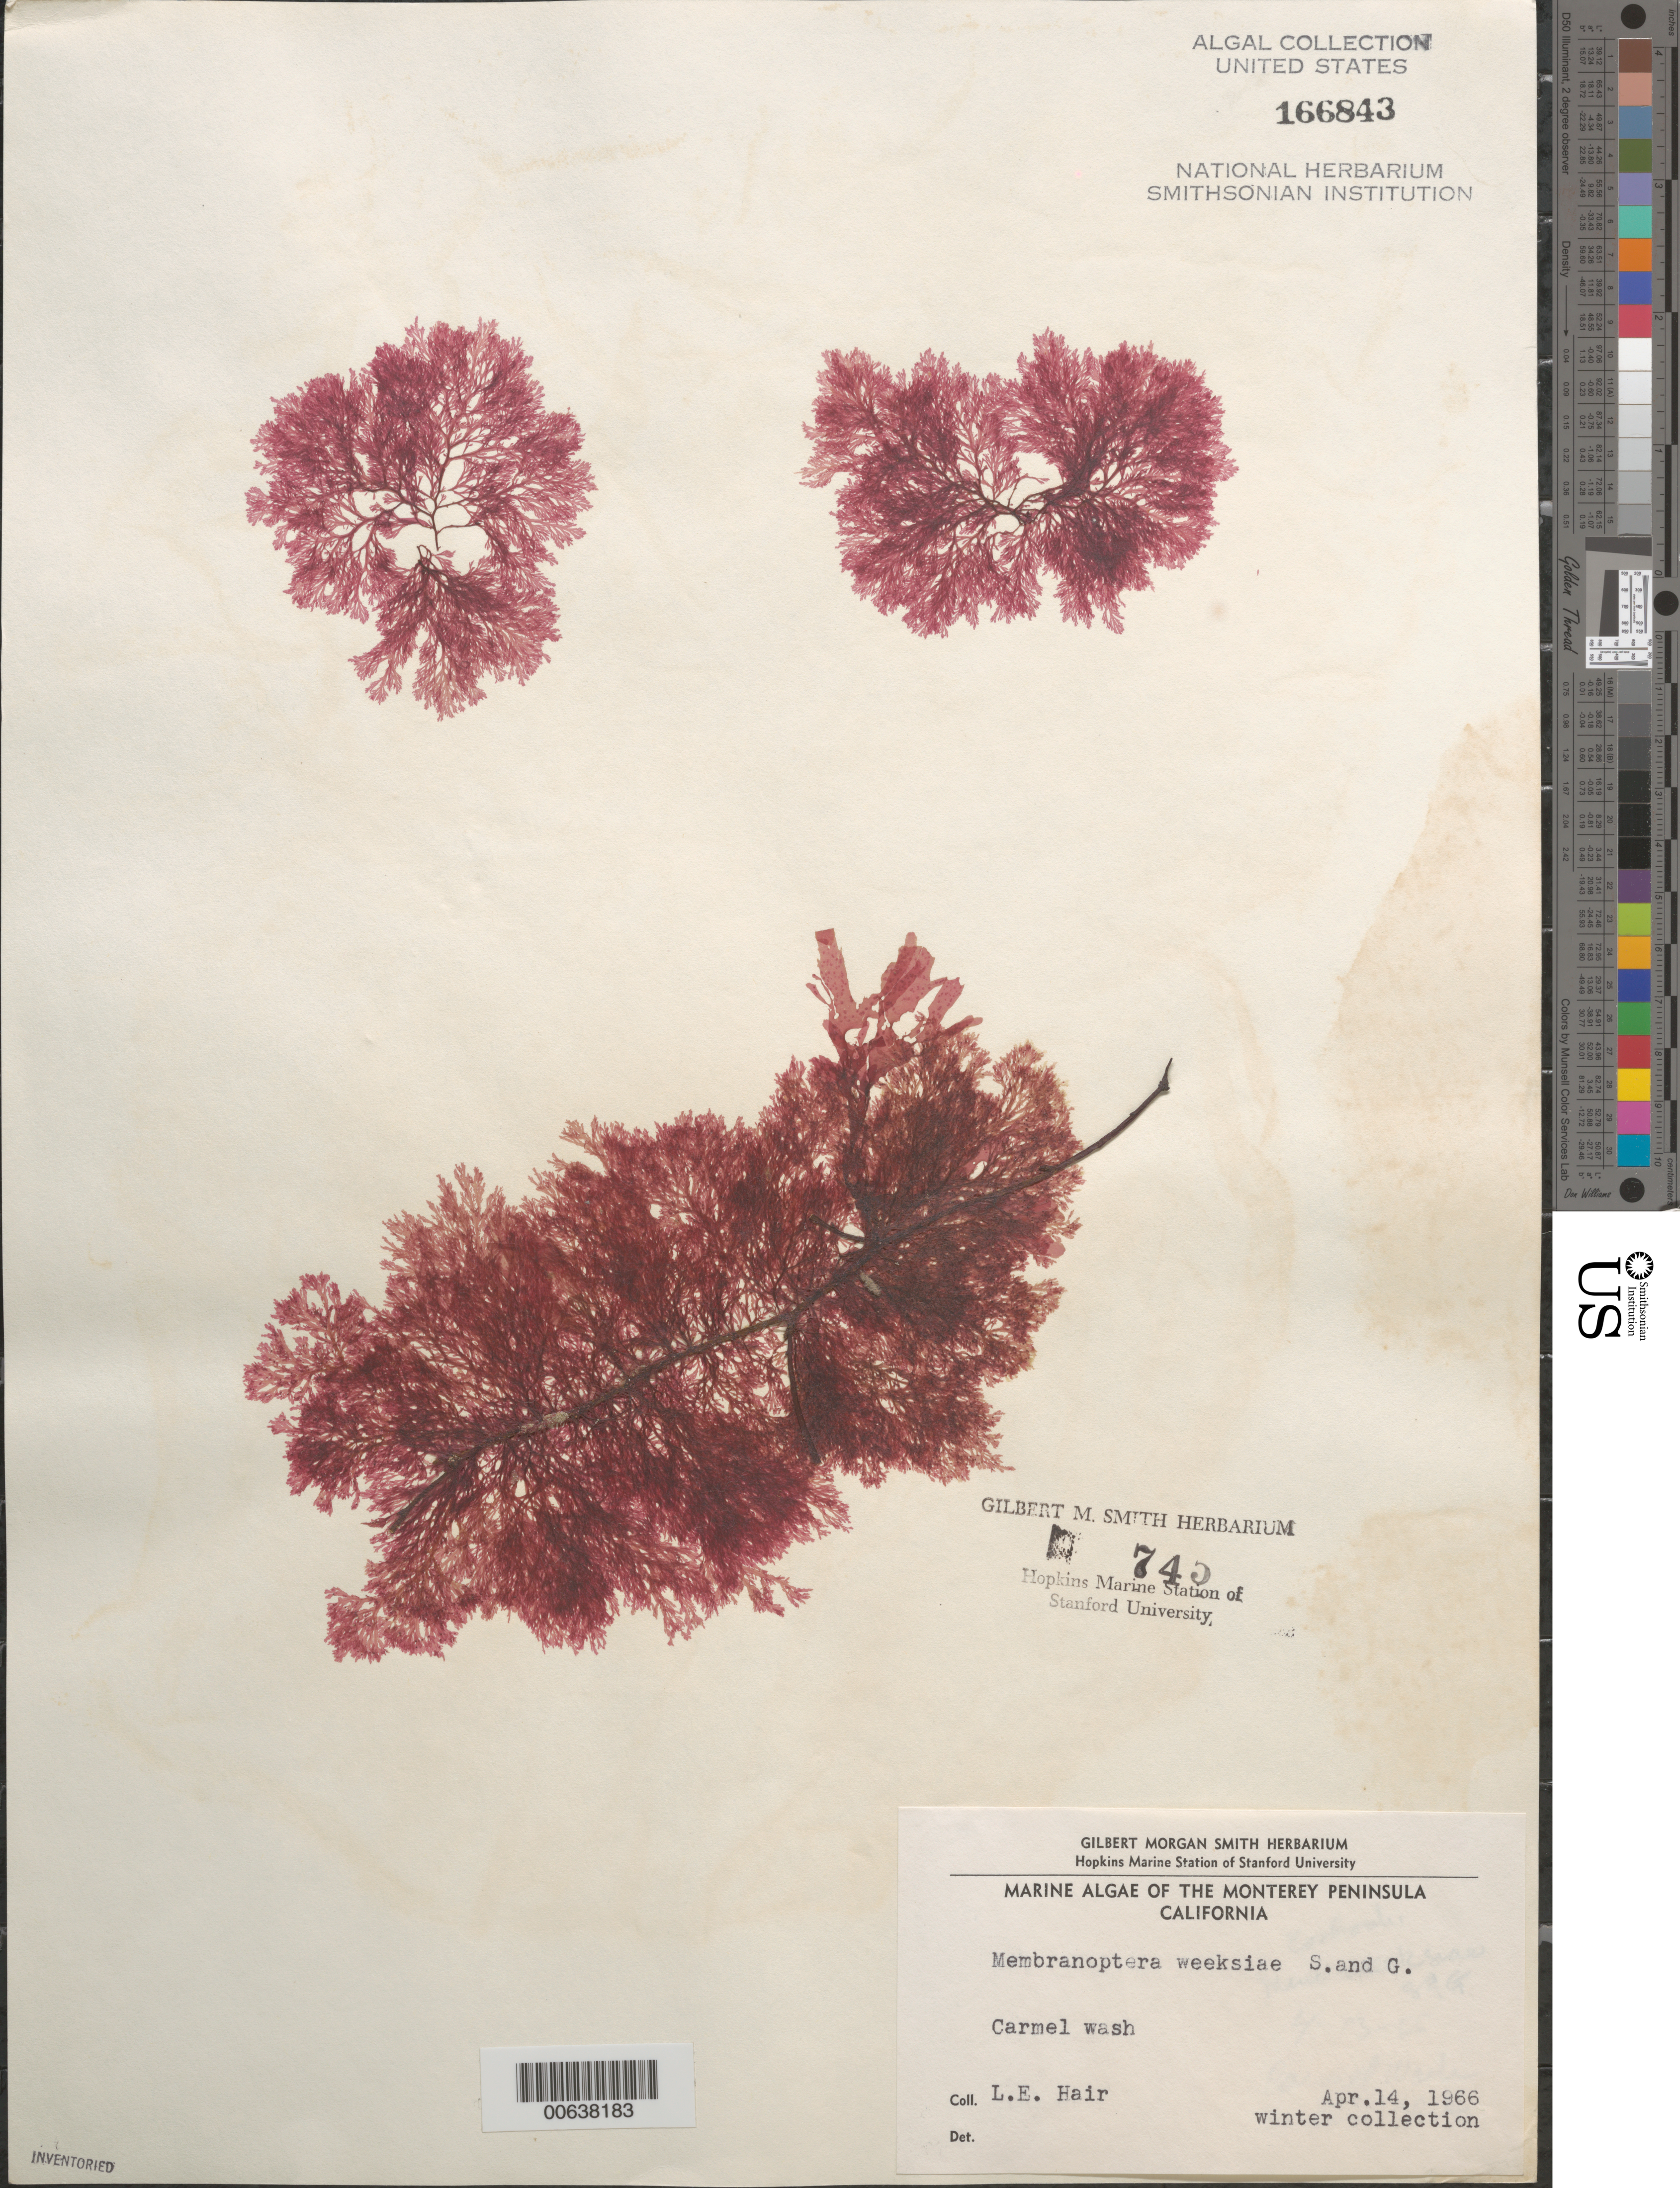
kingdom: Plantae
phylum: Rhodophyta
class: Florideophyceae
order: Ceramiales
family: Delesseriaceae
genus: Membranoptera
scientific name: Membranoptera weeksiae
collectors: L. Hair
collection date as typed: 14 Apr 1966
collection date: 1966-04-14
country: United States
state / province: California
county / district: Monterey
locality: Carmel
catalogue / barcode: US 166843